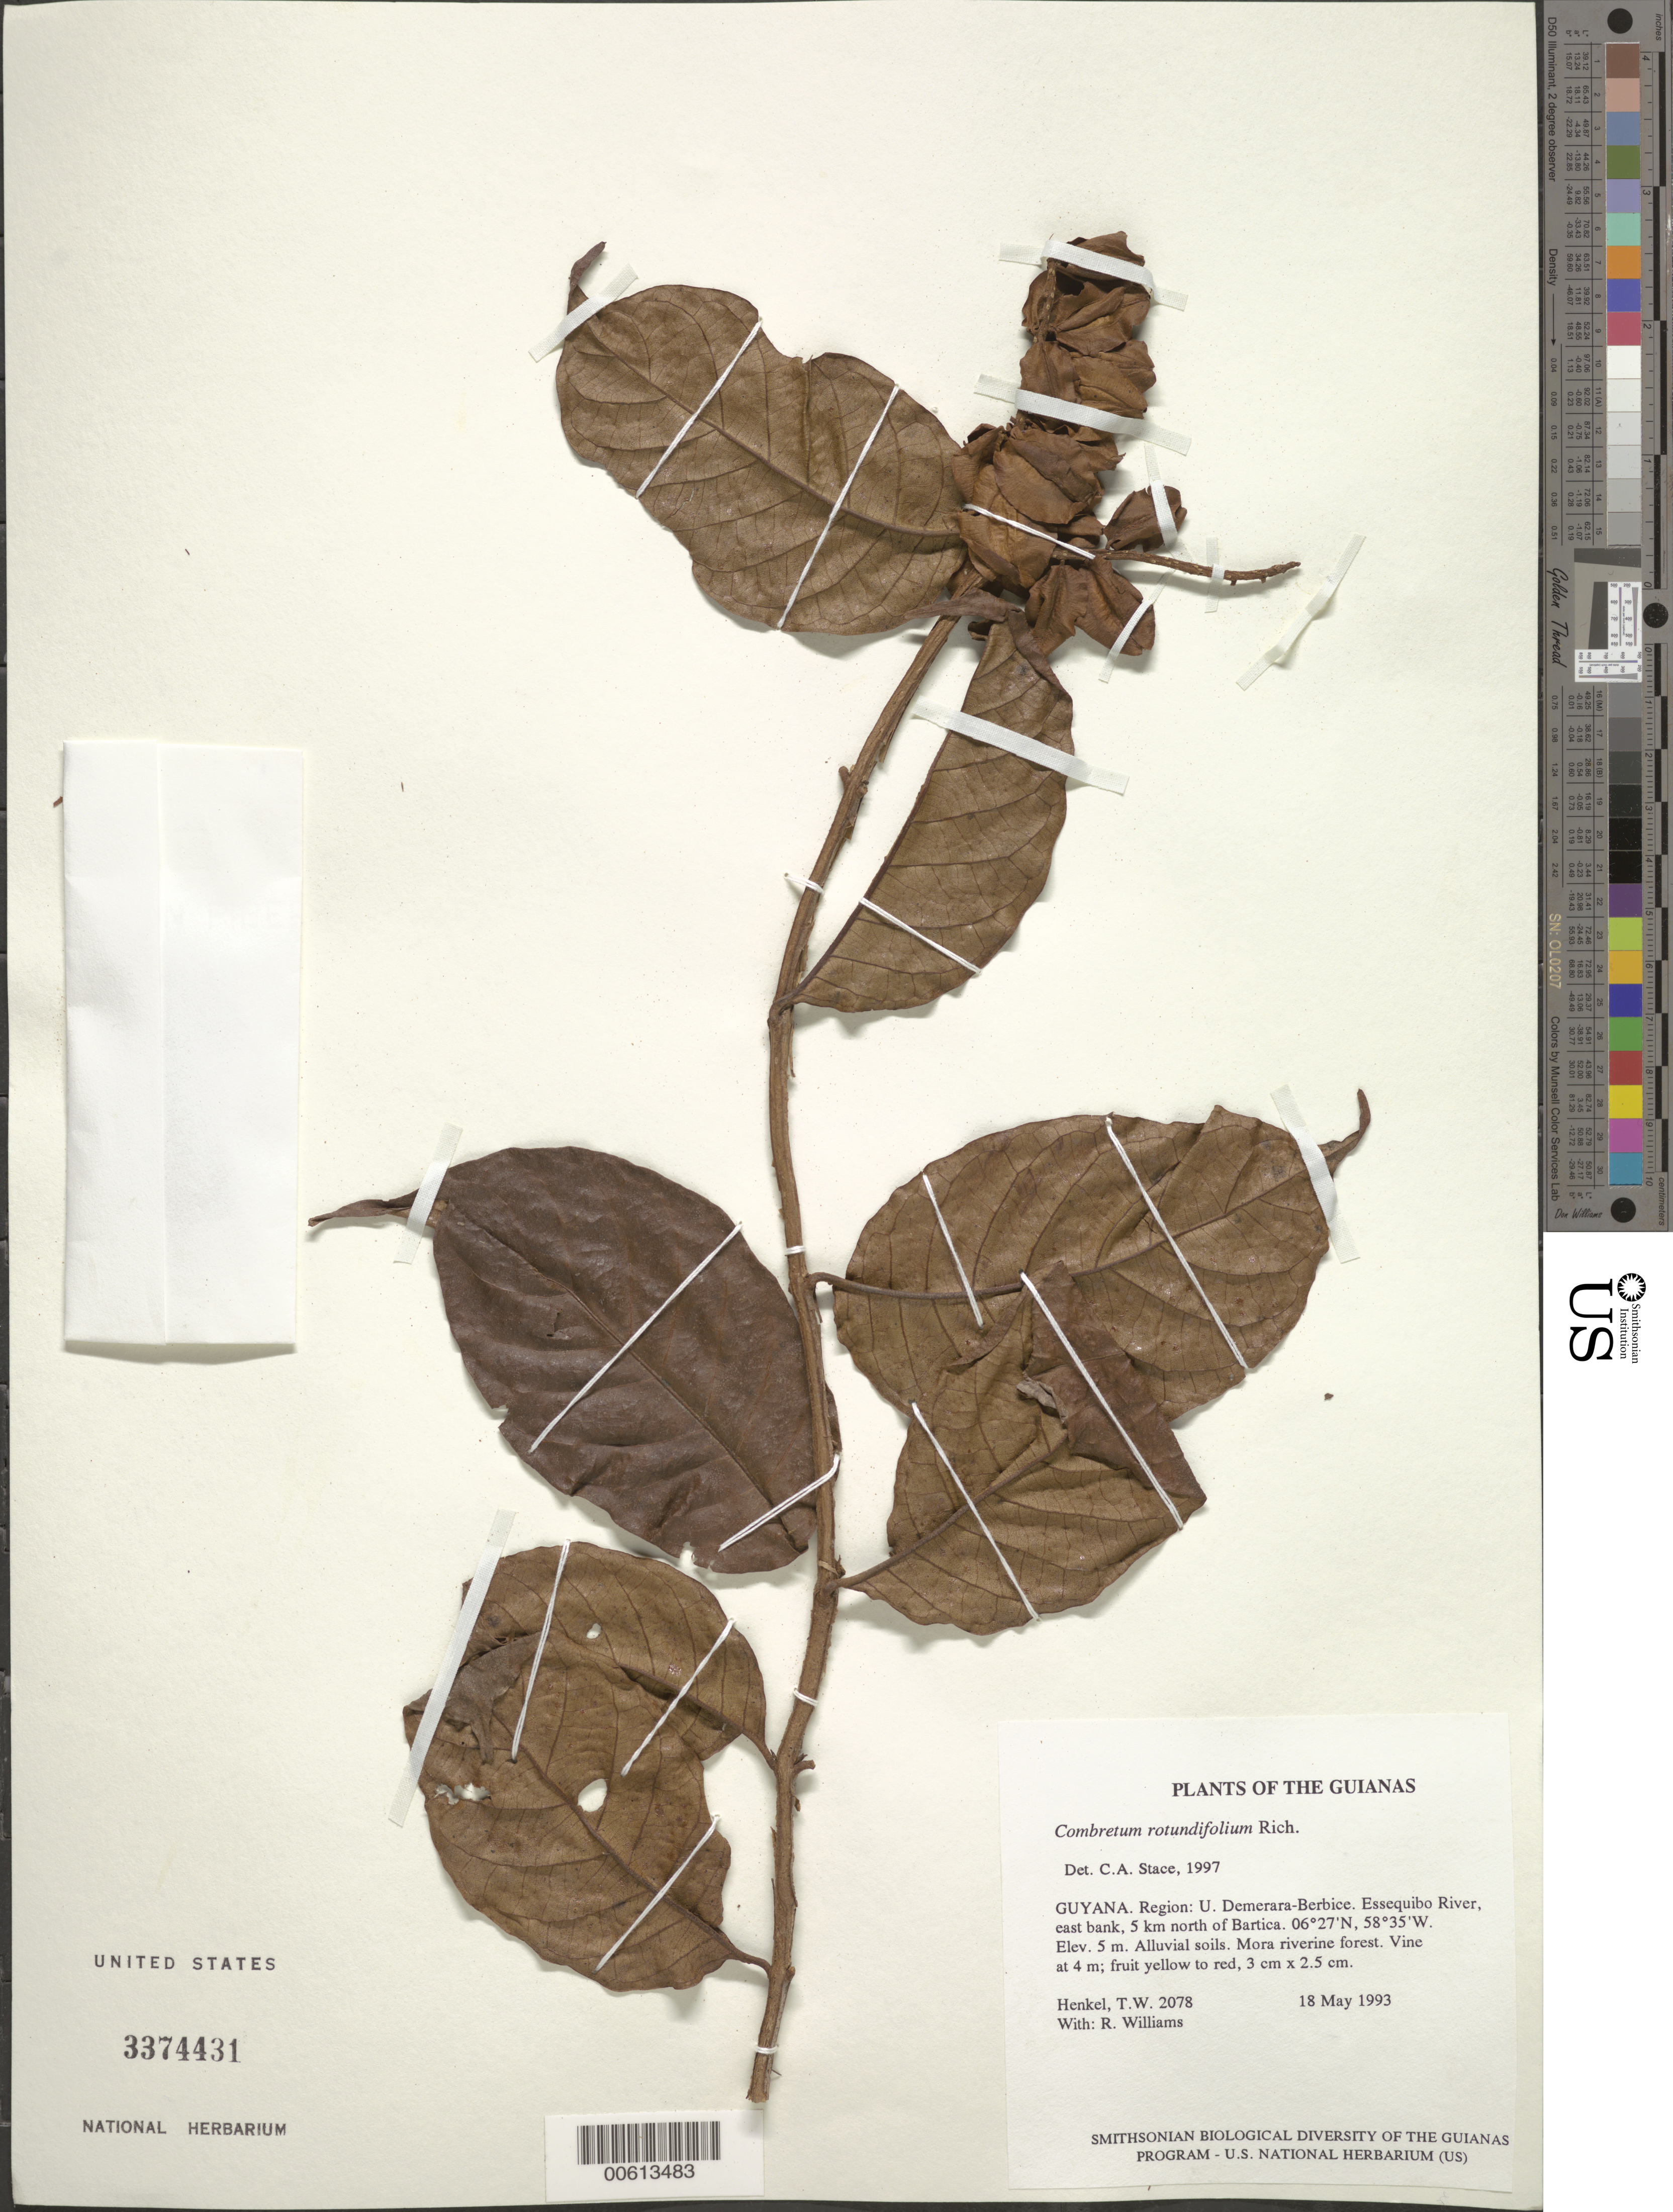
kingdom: Plantae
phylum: Tracheophyta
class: Magnoliopsida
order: Myrtales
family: Combretaceae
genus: Combretum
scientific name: Combretum rotundifolium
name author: Rich.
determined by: Stace, C. A.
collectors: T. Henkel & R. Williams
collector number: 2078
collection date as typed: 18 May 1993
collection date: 1993-05-18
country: Guyana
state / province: U. Demerara-Berbice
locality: Essequibo River, east bank, 5 km north of Bartica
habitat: Alluvial soils. Mora riverine forest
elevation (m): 5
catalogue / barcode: US 3374431